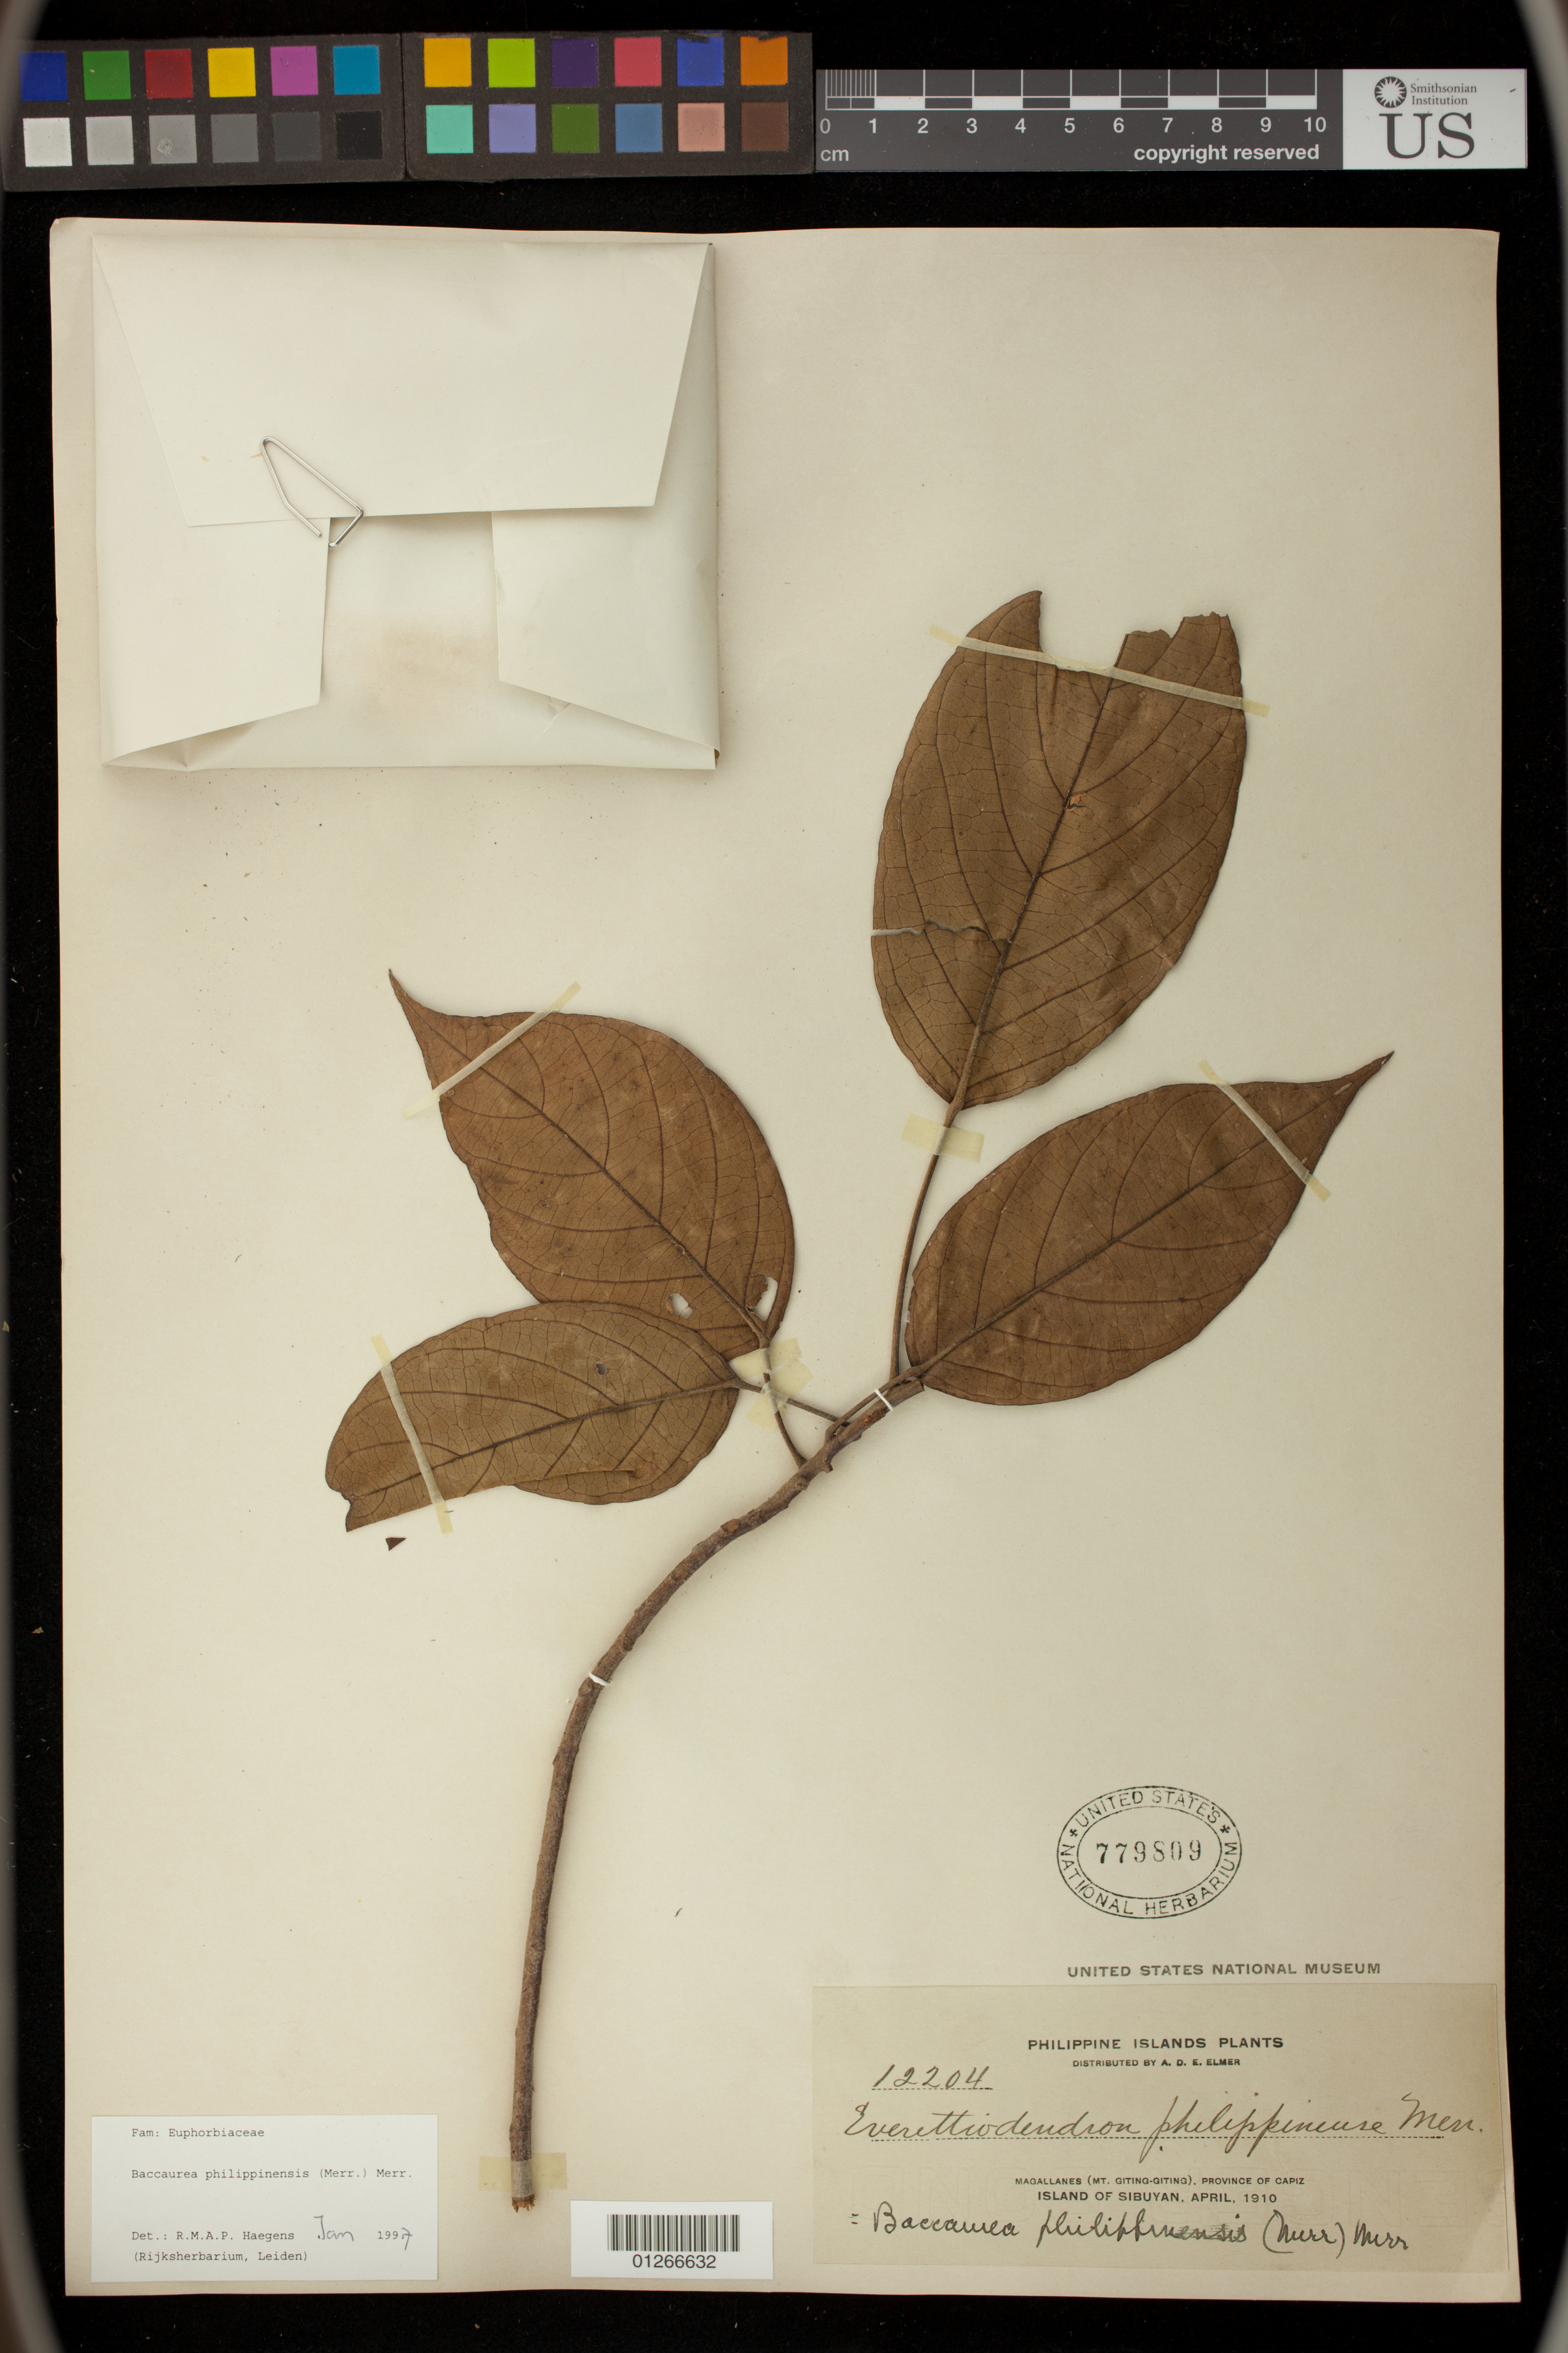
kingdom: Plantae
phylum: Tracheophyta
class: Magnoliopsida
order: Malpighiales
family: Phyllanthaceae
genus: Baccaurea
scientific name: Baccaurea philippinensis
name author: (Merr.) Merr.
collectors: A. D. E. Elmer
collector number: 12204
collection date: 1910-04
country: Philippines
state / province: Mimaropa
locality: Magallanes (Mt. Giting-Giting), Province of Capiz, island of Sibuyan